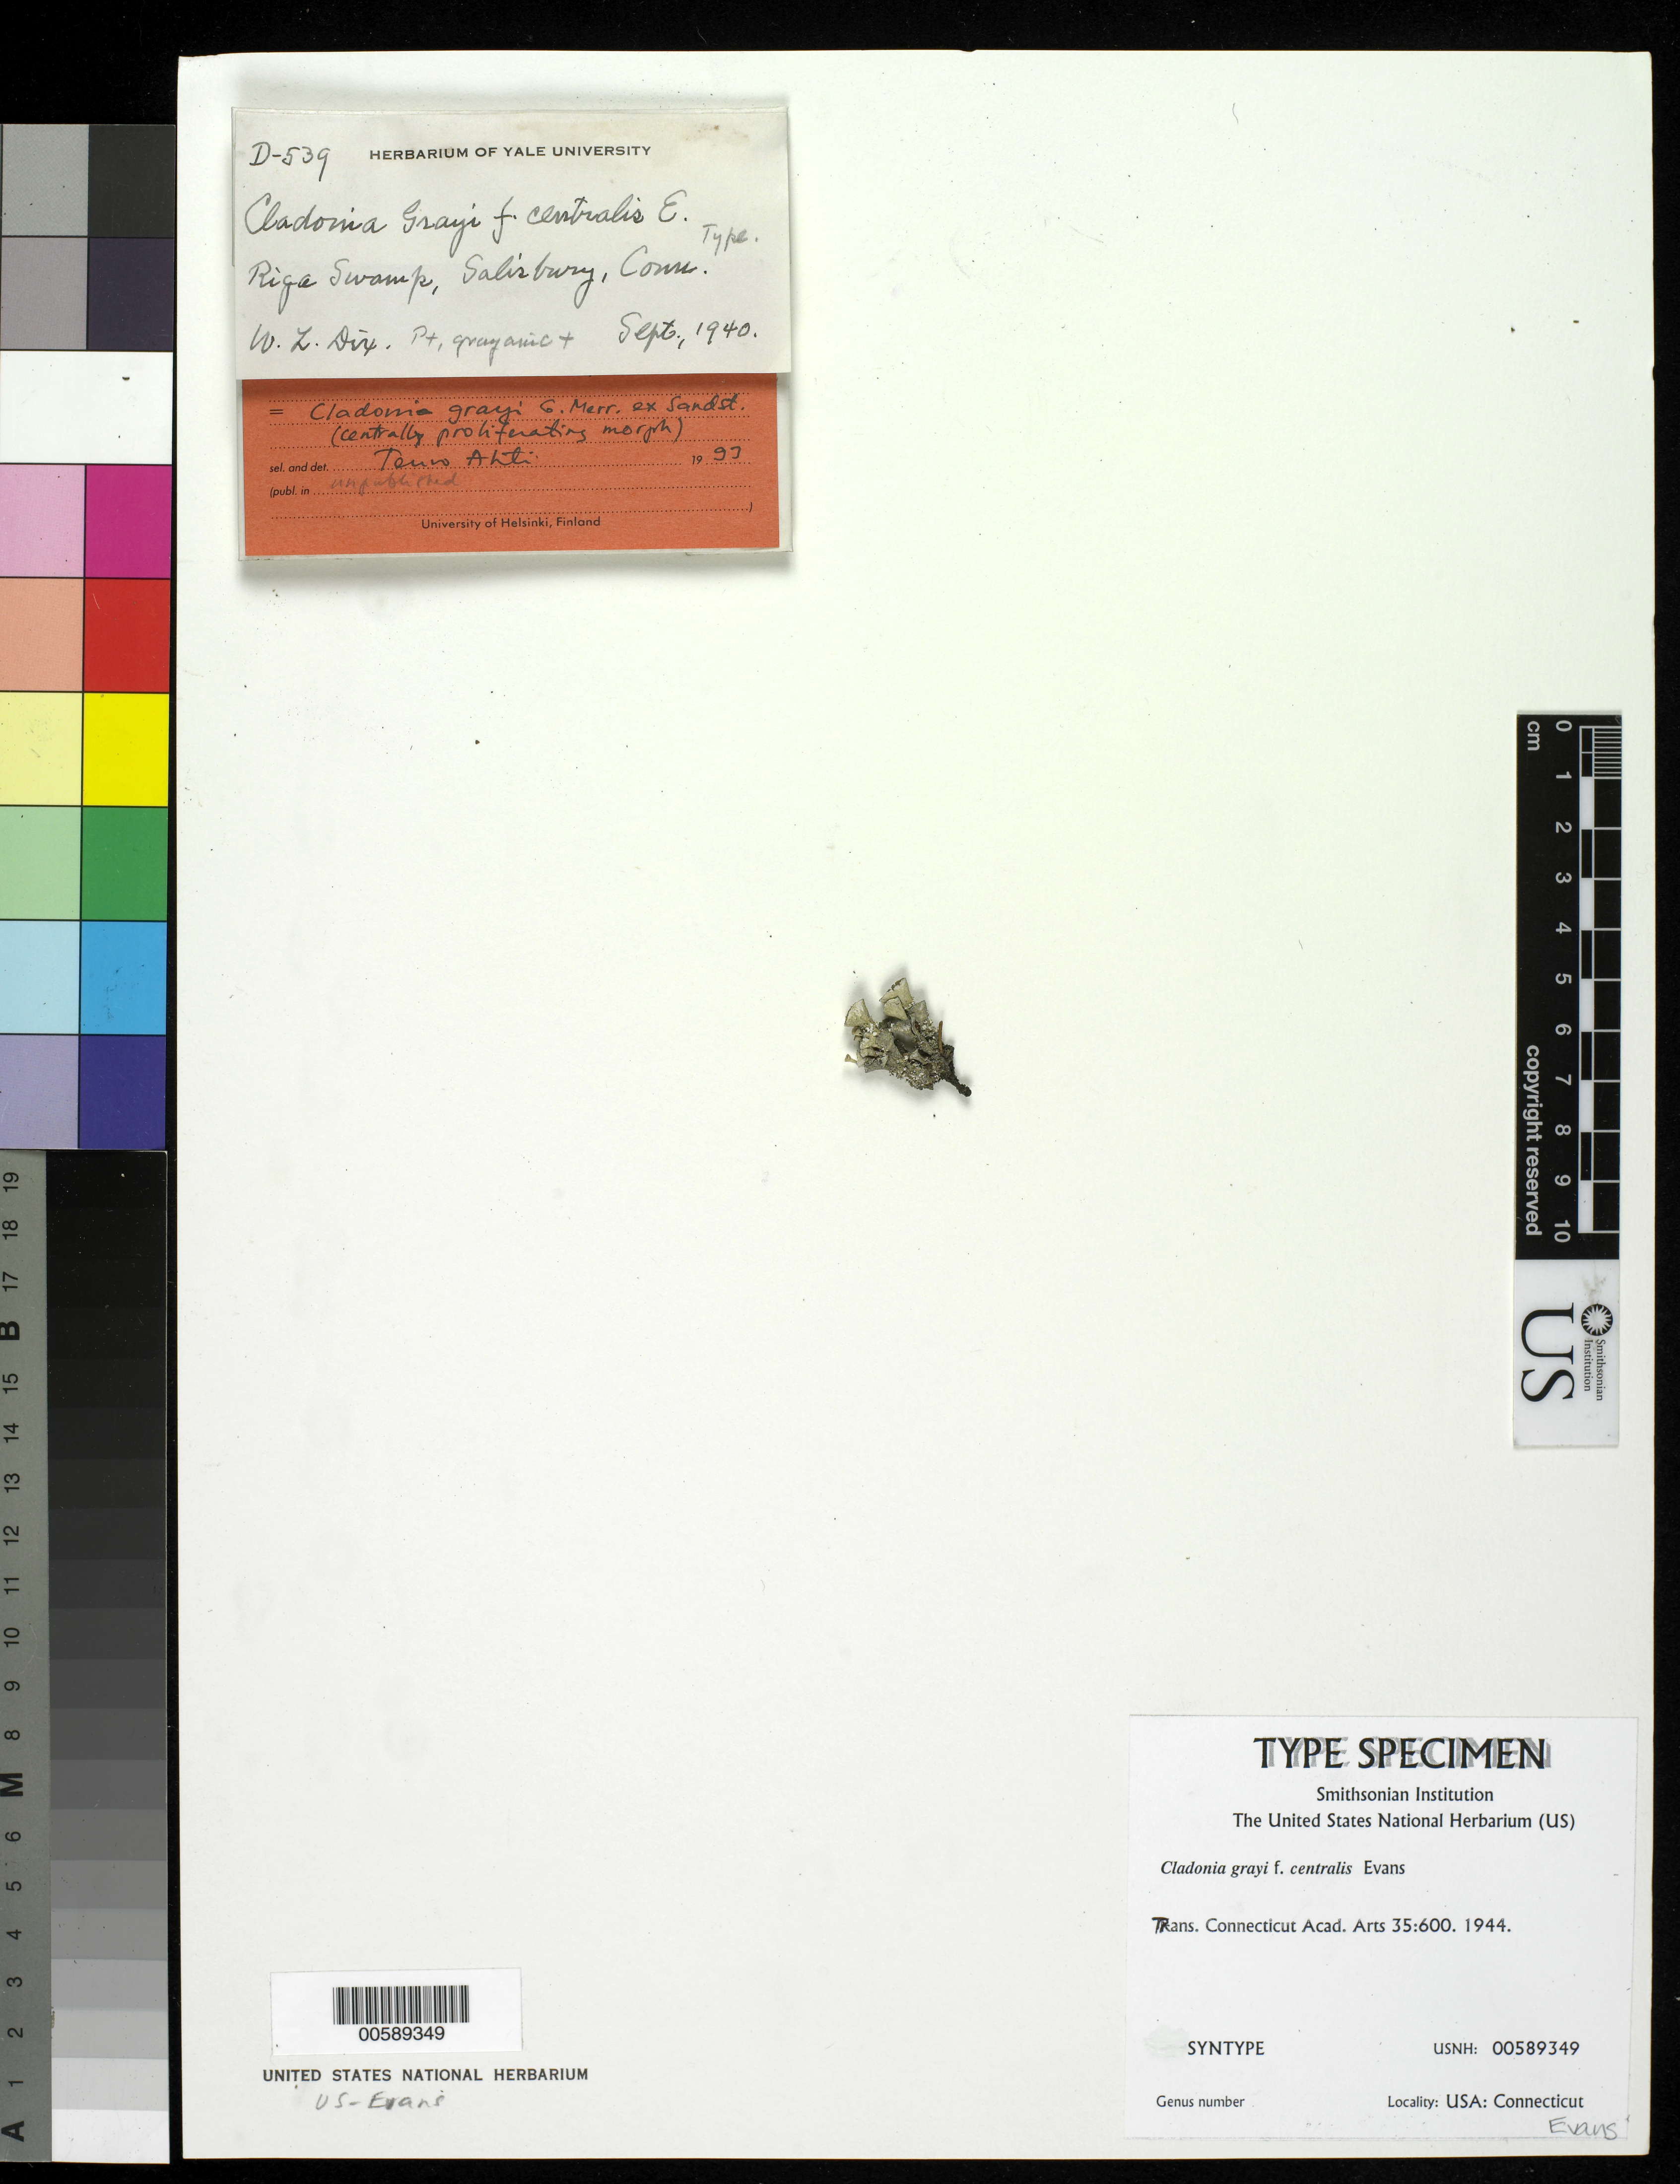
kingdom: Fungi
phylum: Ascomycota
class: Lecanoromycetes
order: Lecanorales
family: Cladoniaceae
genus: Cladonia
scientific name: Cladonia grayi f. centralis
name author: A. Evans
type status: Syntype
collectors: W. Dix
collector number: D 539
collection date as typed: Sep 1940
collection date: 1940-09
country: United States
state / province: Connecticut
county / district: Litchfield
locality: Riga Swamp, Salisbury.